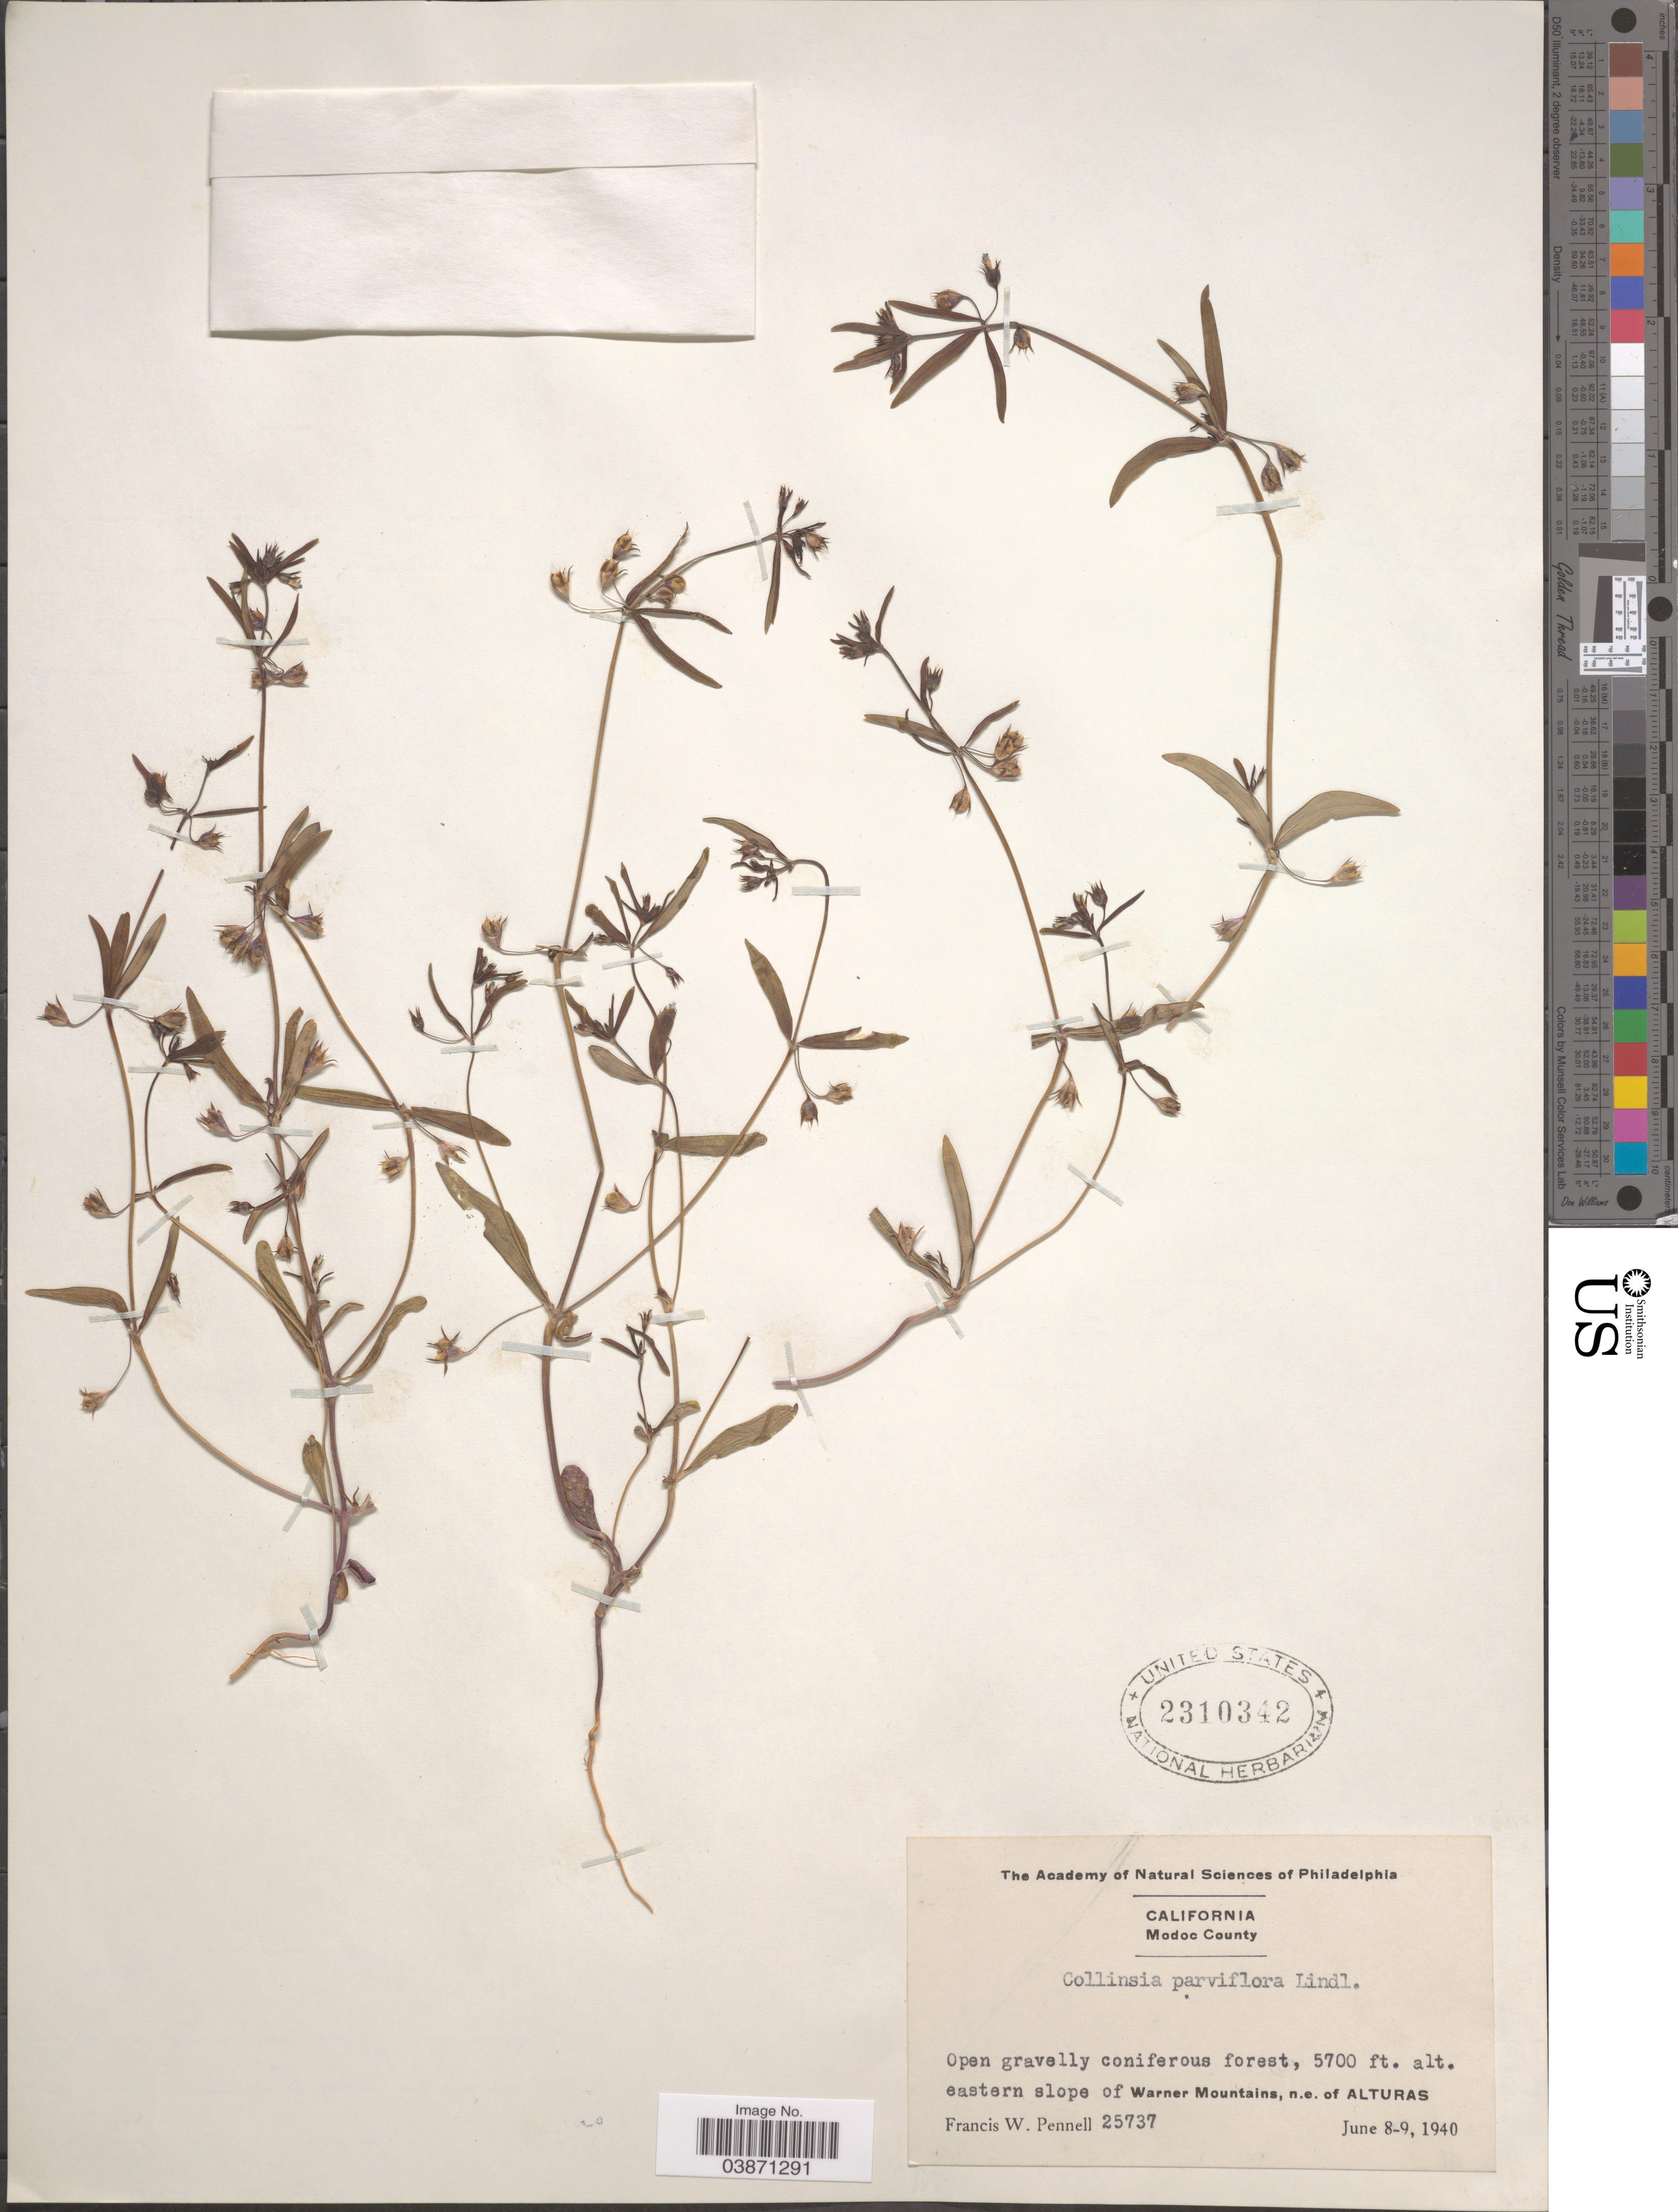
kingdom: Plantae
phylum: Tracheophyta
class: Magnoliopsida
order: Lamiales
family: Plantaginaceae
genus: Collinsia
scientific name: Collinsia parviflora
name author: Douglas ex Lindl.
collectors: F. W. Pennell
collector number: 25737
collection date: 1940-06-08/1940-06-09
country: United States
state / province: California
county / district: Modoc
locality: Modoc County. Eastern slope of Warner Mountains, n.e. of Alturas.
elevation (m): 1737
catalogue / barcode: US 2310342